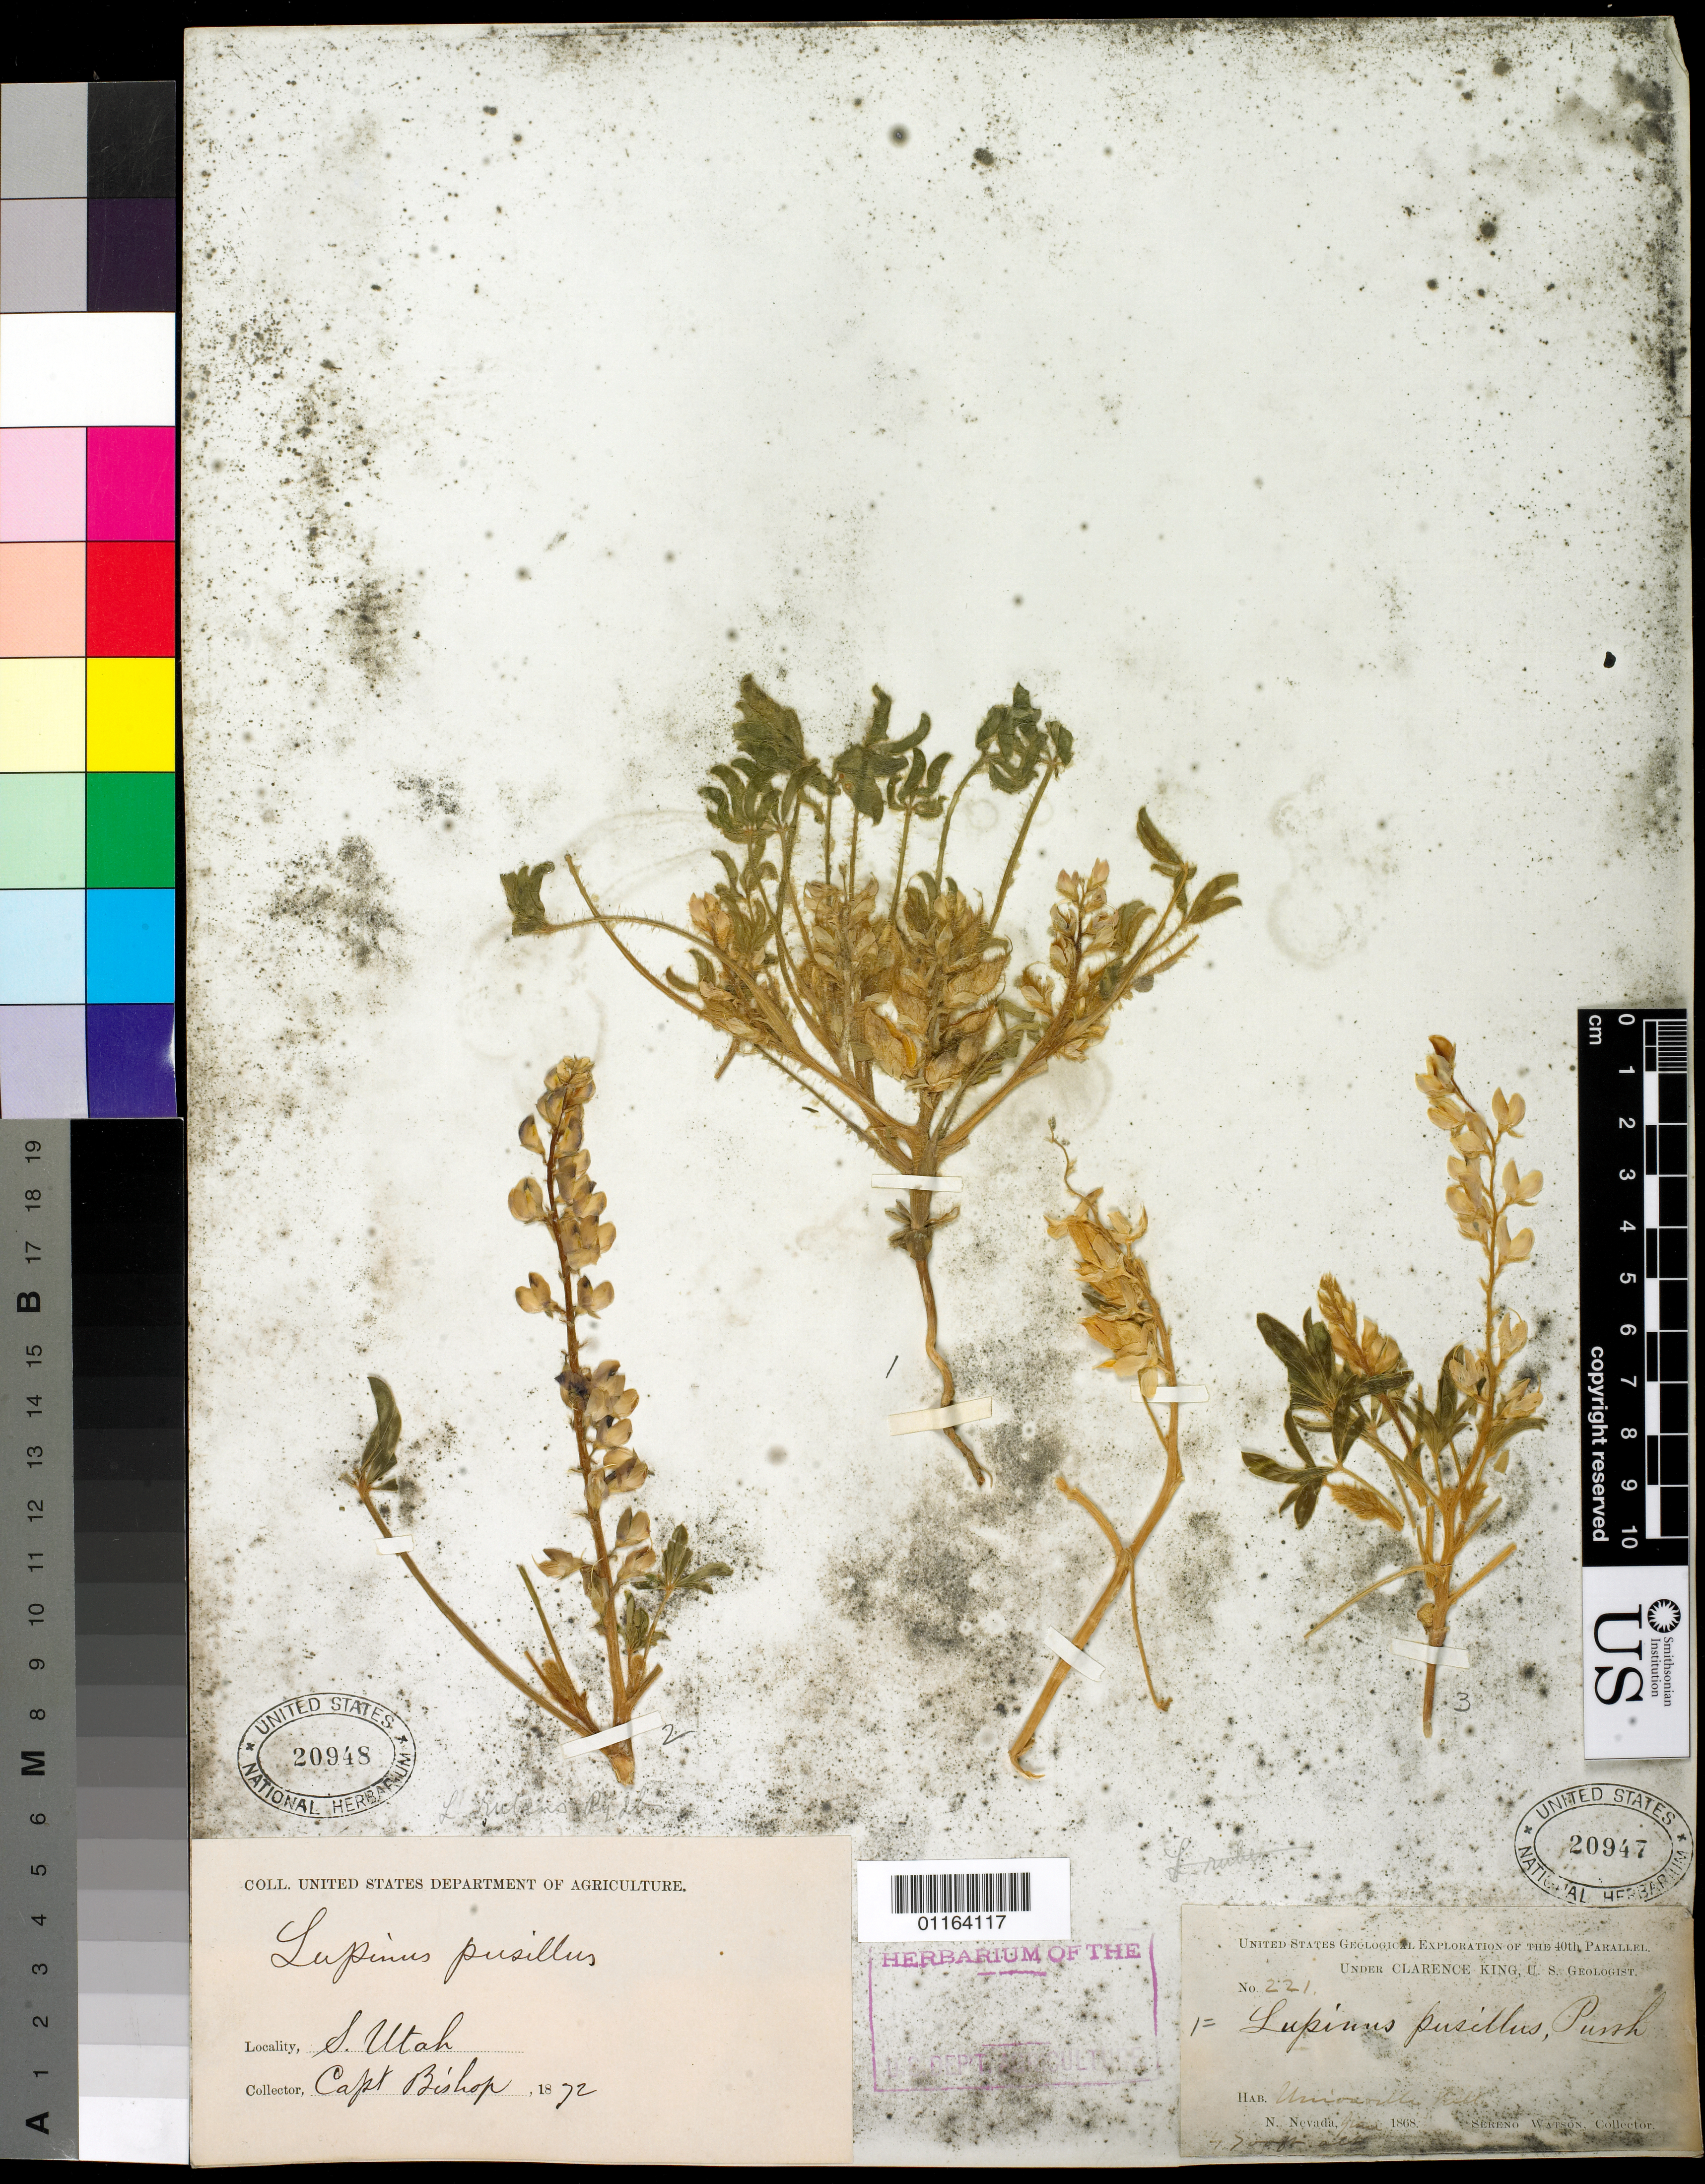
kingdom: Plantae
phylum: Tracheophyta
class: Magnoliopsida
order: Fabales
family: Fabaceae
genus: Lupinus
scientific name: Lupinus pusillus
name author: Pursh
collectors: F. M. Bishop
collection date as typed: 1872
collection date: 1872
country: United States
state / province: Utah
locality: Southern (part).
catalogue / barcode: US 20948-2